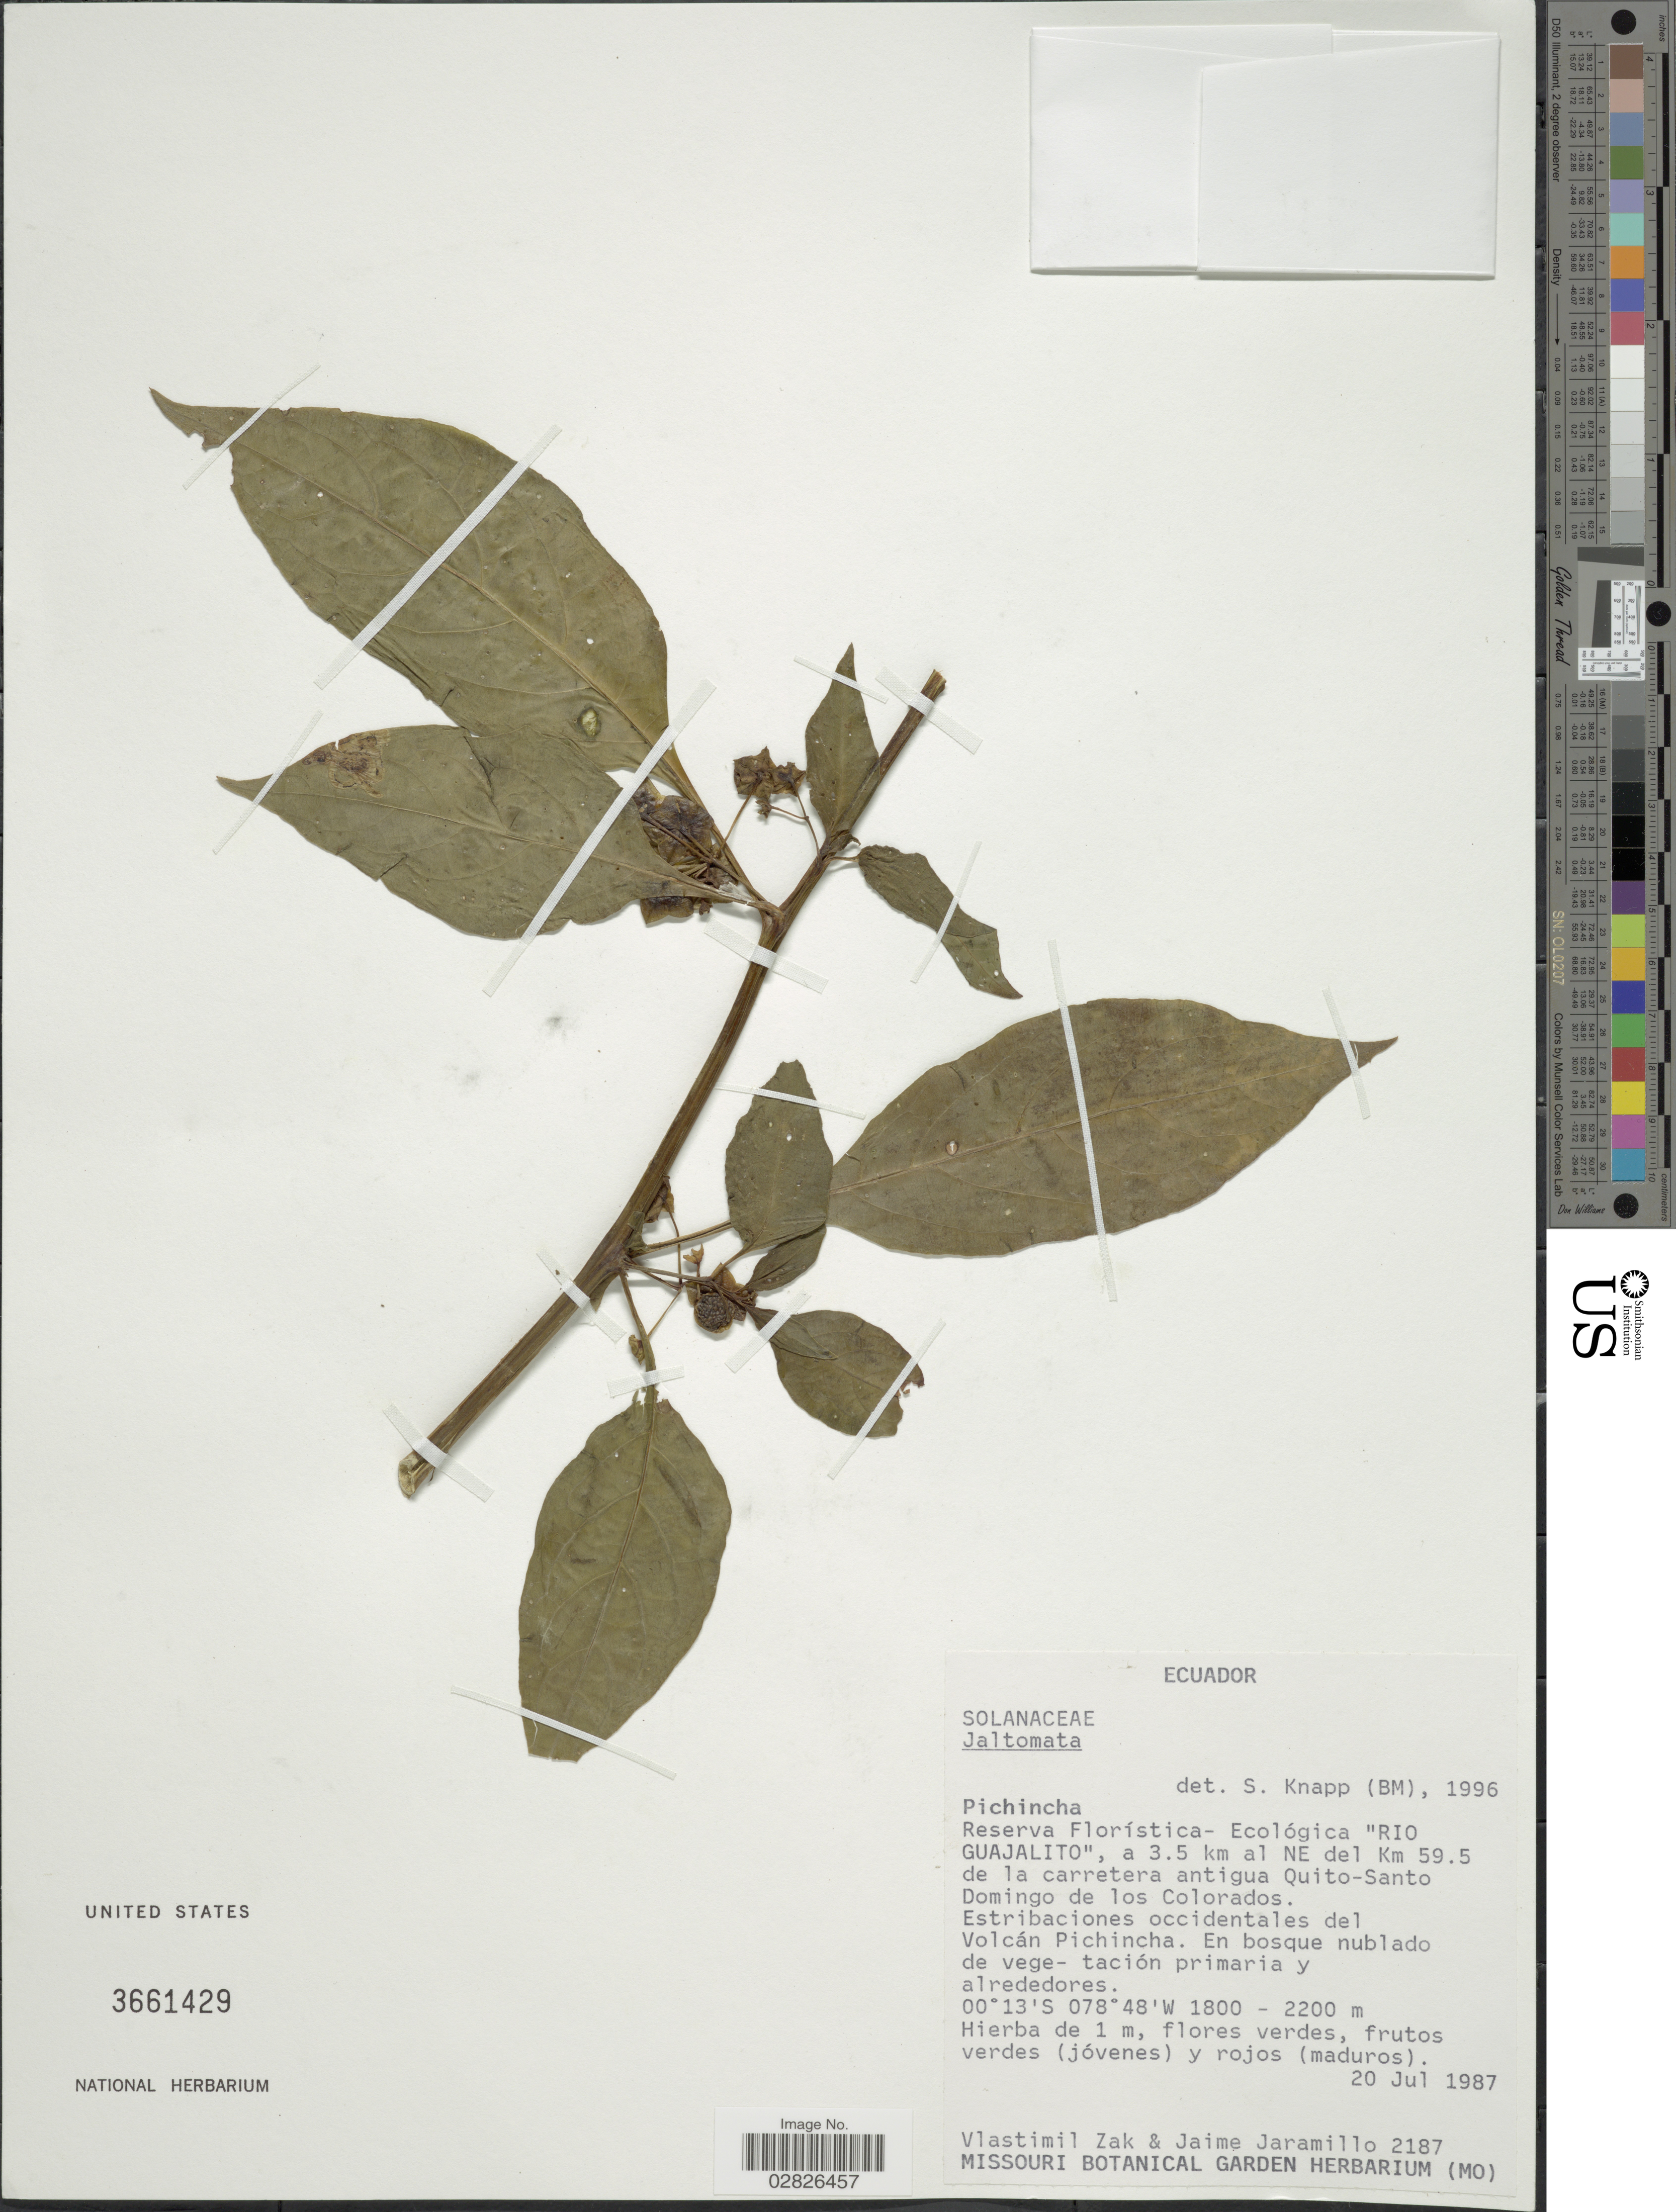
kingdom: Plantae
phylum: Tracheophyta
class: Magnoliopsida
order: Solanales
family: Solanaceae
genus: Jaltomata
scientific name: Jaltomata sp.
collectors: V. Zak & J. Jaramillo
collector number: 2187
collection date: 1987-07-20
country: Ecuador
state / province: Pichincha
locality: Reserva Florística-Ecológica "Rio Guajalito", a 3.5 km al NE del Km 59.5 de la carretera antigua Quito-Santo, Domingo de los Colorados, Estribaciones occidentales del Volcán Pichincha.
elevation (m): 1800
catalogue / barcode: US 3661429